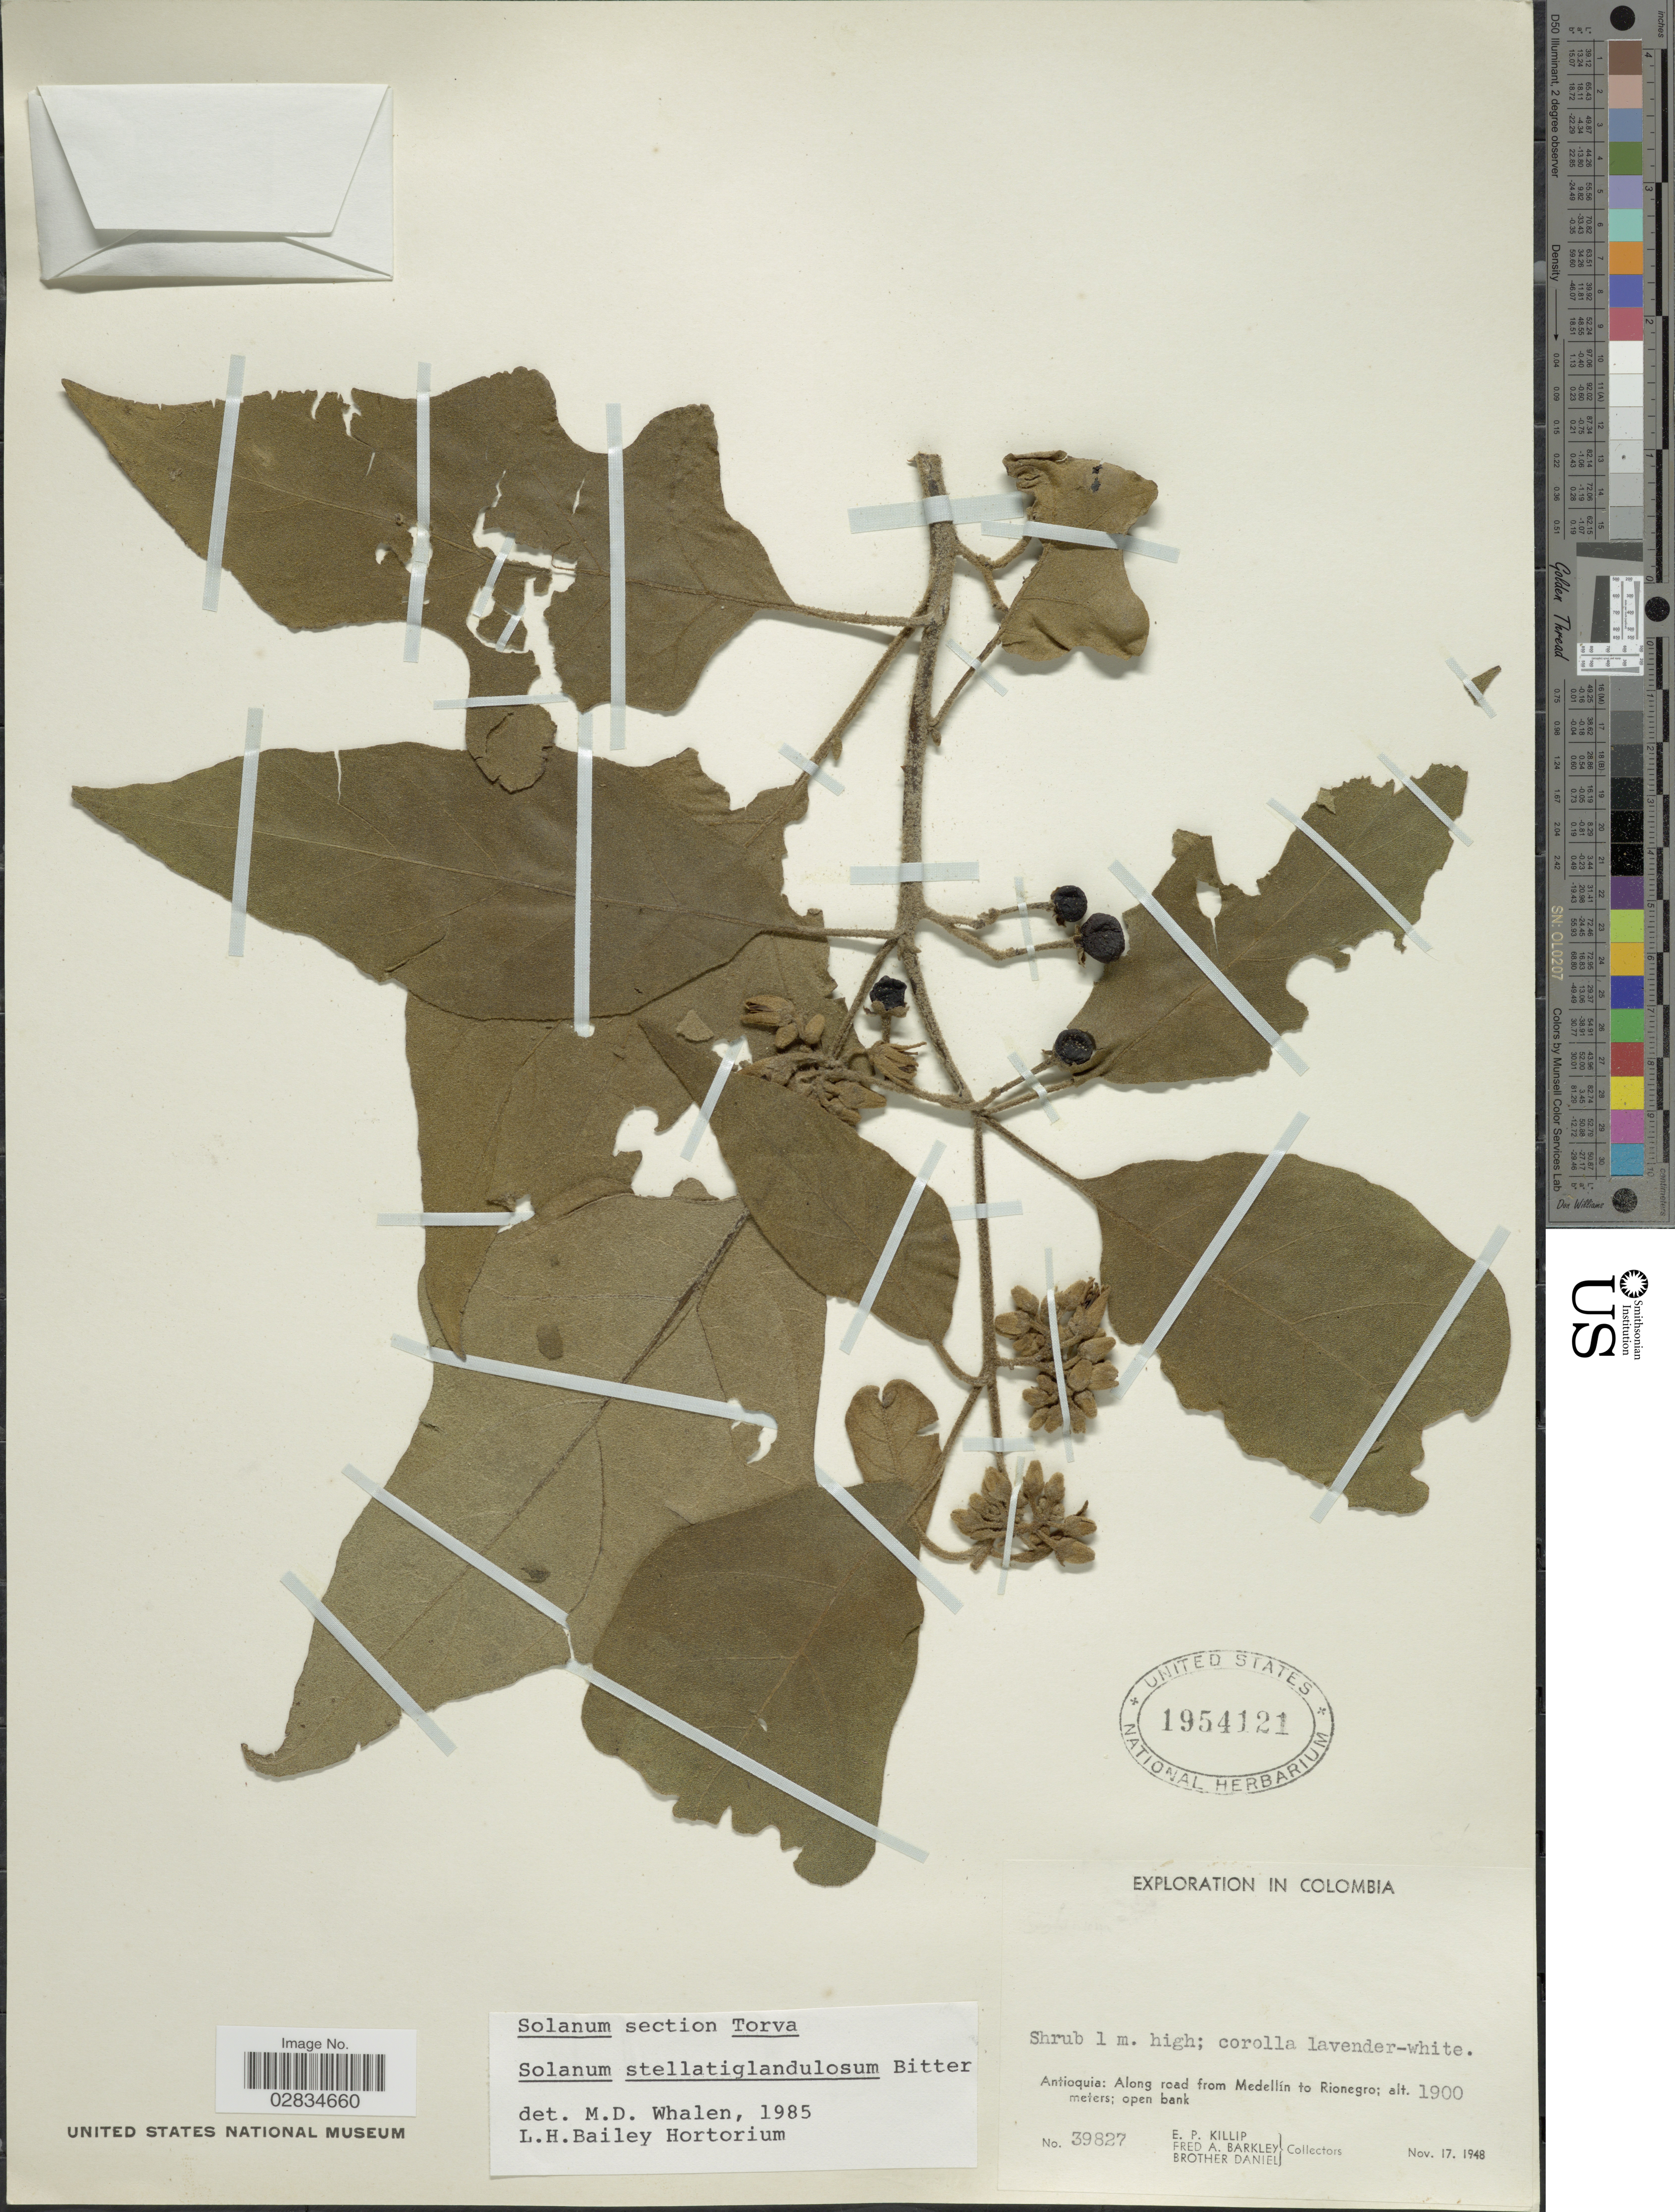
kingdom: Plantae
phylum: Tracheophyta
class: Magnoliopsida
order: Solanales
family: Solanaceae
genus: Solanum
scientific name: Solanum stellatiglandulosum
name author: Bitter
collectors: E. P. Killip, F. A. Barkley & Bro. Daniel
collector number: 39827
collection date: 1948-11-17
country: Colombia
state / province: Antioquia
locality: Along road from Medellín to Rionegro.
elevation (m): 1900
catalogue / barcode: US 1954121